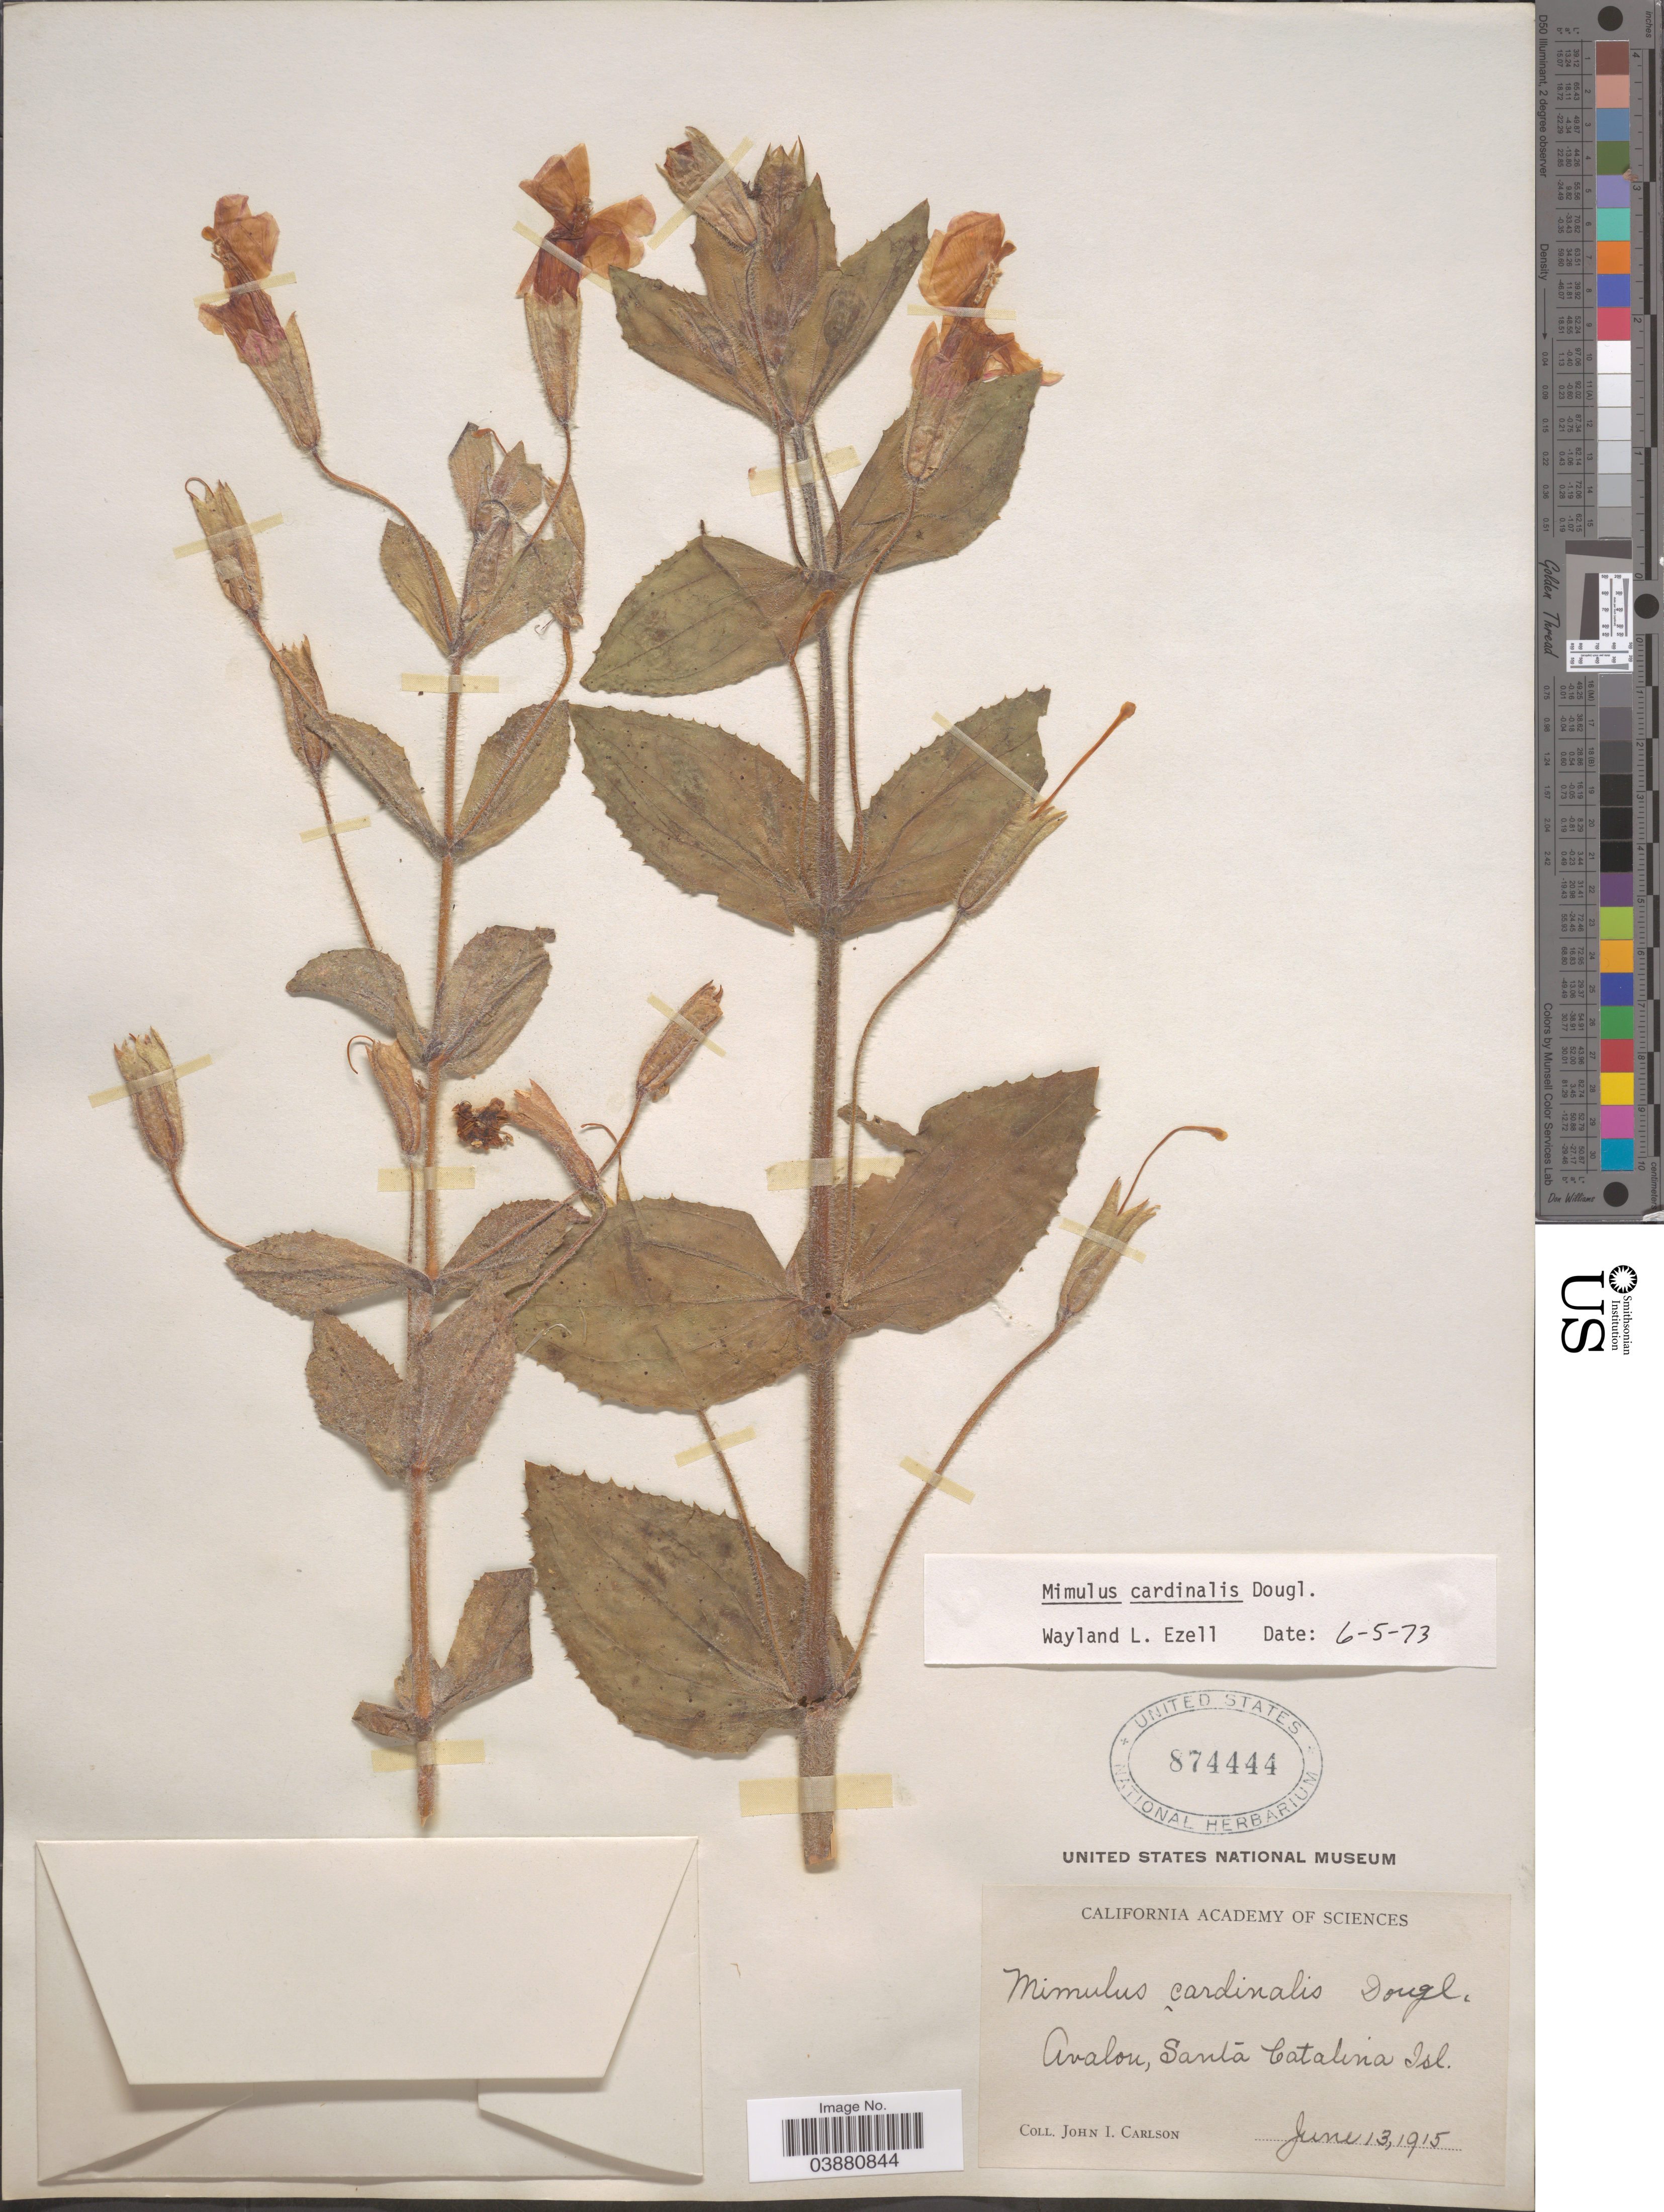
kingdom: Plantae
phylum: Tracheophyta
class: Magnoliopsida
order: Lamiales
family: Phrymaceae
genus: Mimulus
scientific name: Mimulus cardinalis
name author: Douglas ex Benth.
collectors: J. Carlson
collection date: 1915-06-13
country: United States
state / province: California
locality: Avalon, Santa Catalina Isl.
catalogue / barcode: US 874444